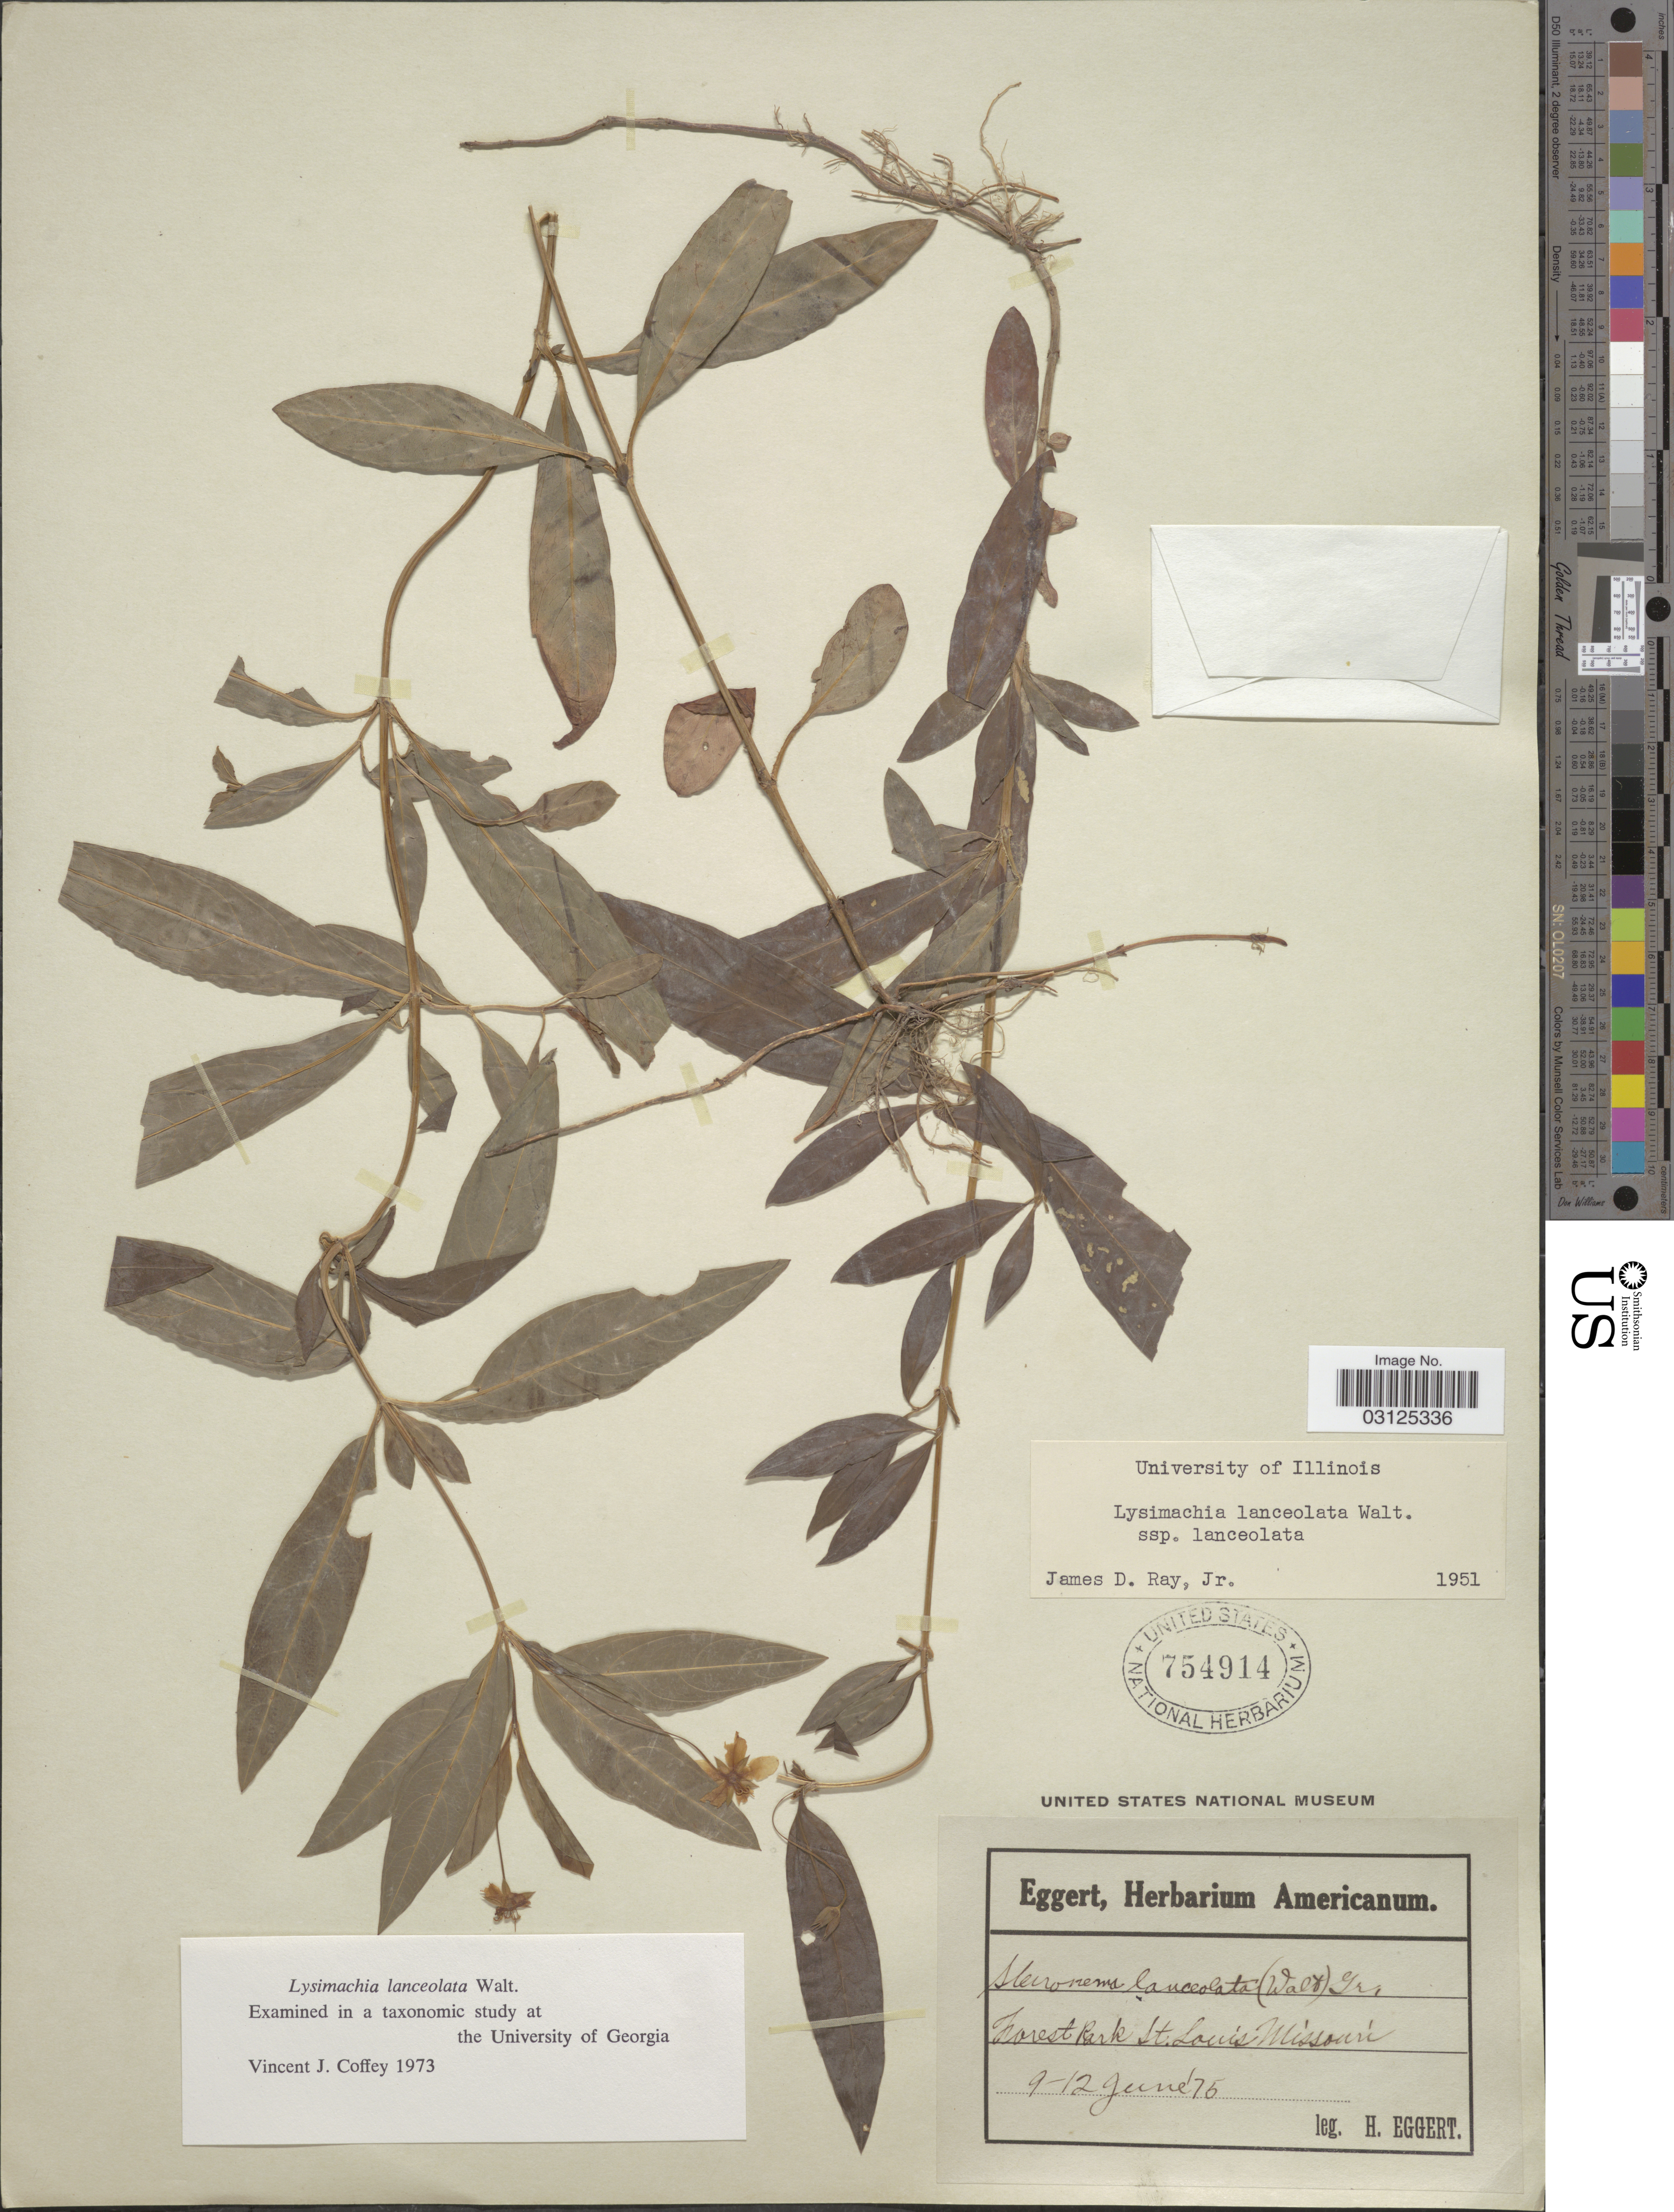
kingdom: Plantae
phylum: Tracheophyta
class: Magnoliopsida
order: Ericales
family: Primulaceae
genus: Steironema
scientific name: Steironema lanceolatum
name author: (Walter) A. Gray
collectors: H. Eggert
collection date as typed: Transcribed d/m/y: 9/6/75 to 12/6/75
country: United States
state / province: Missouri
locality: Forest Park St. Louis.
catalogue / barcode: US 754914